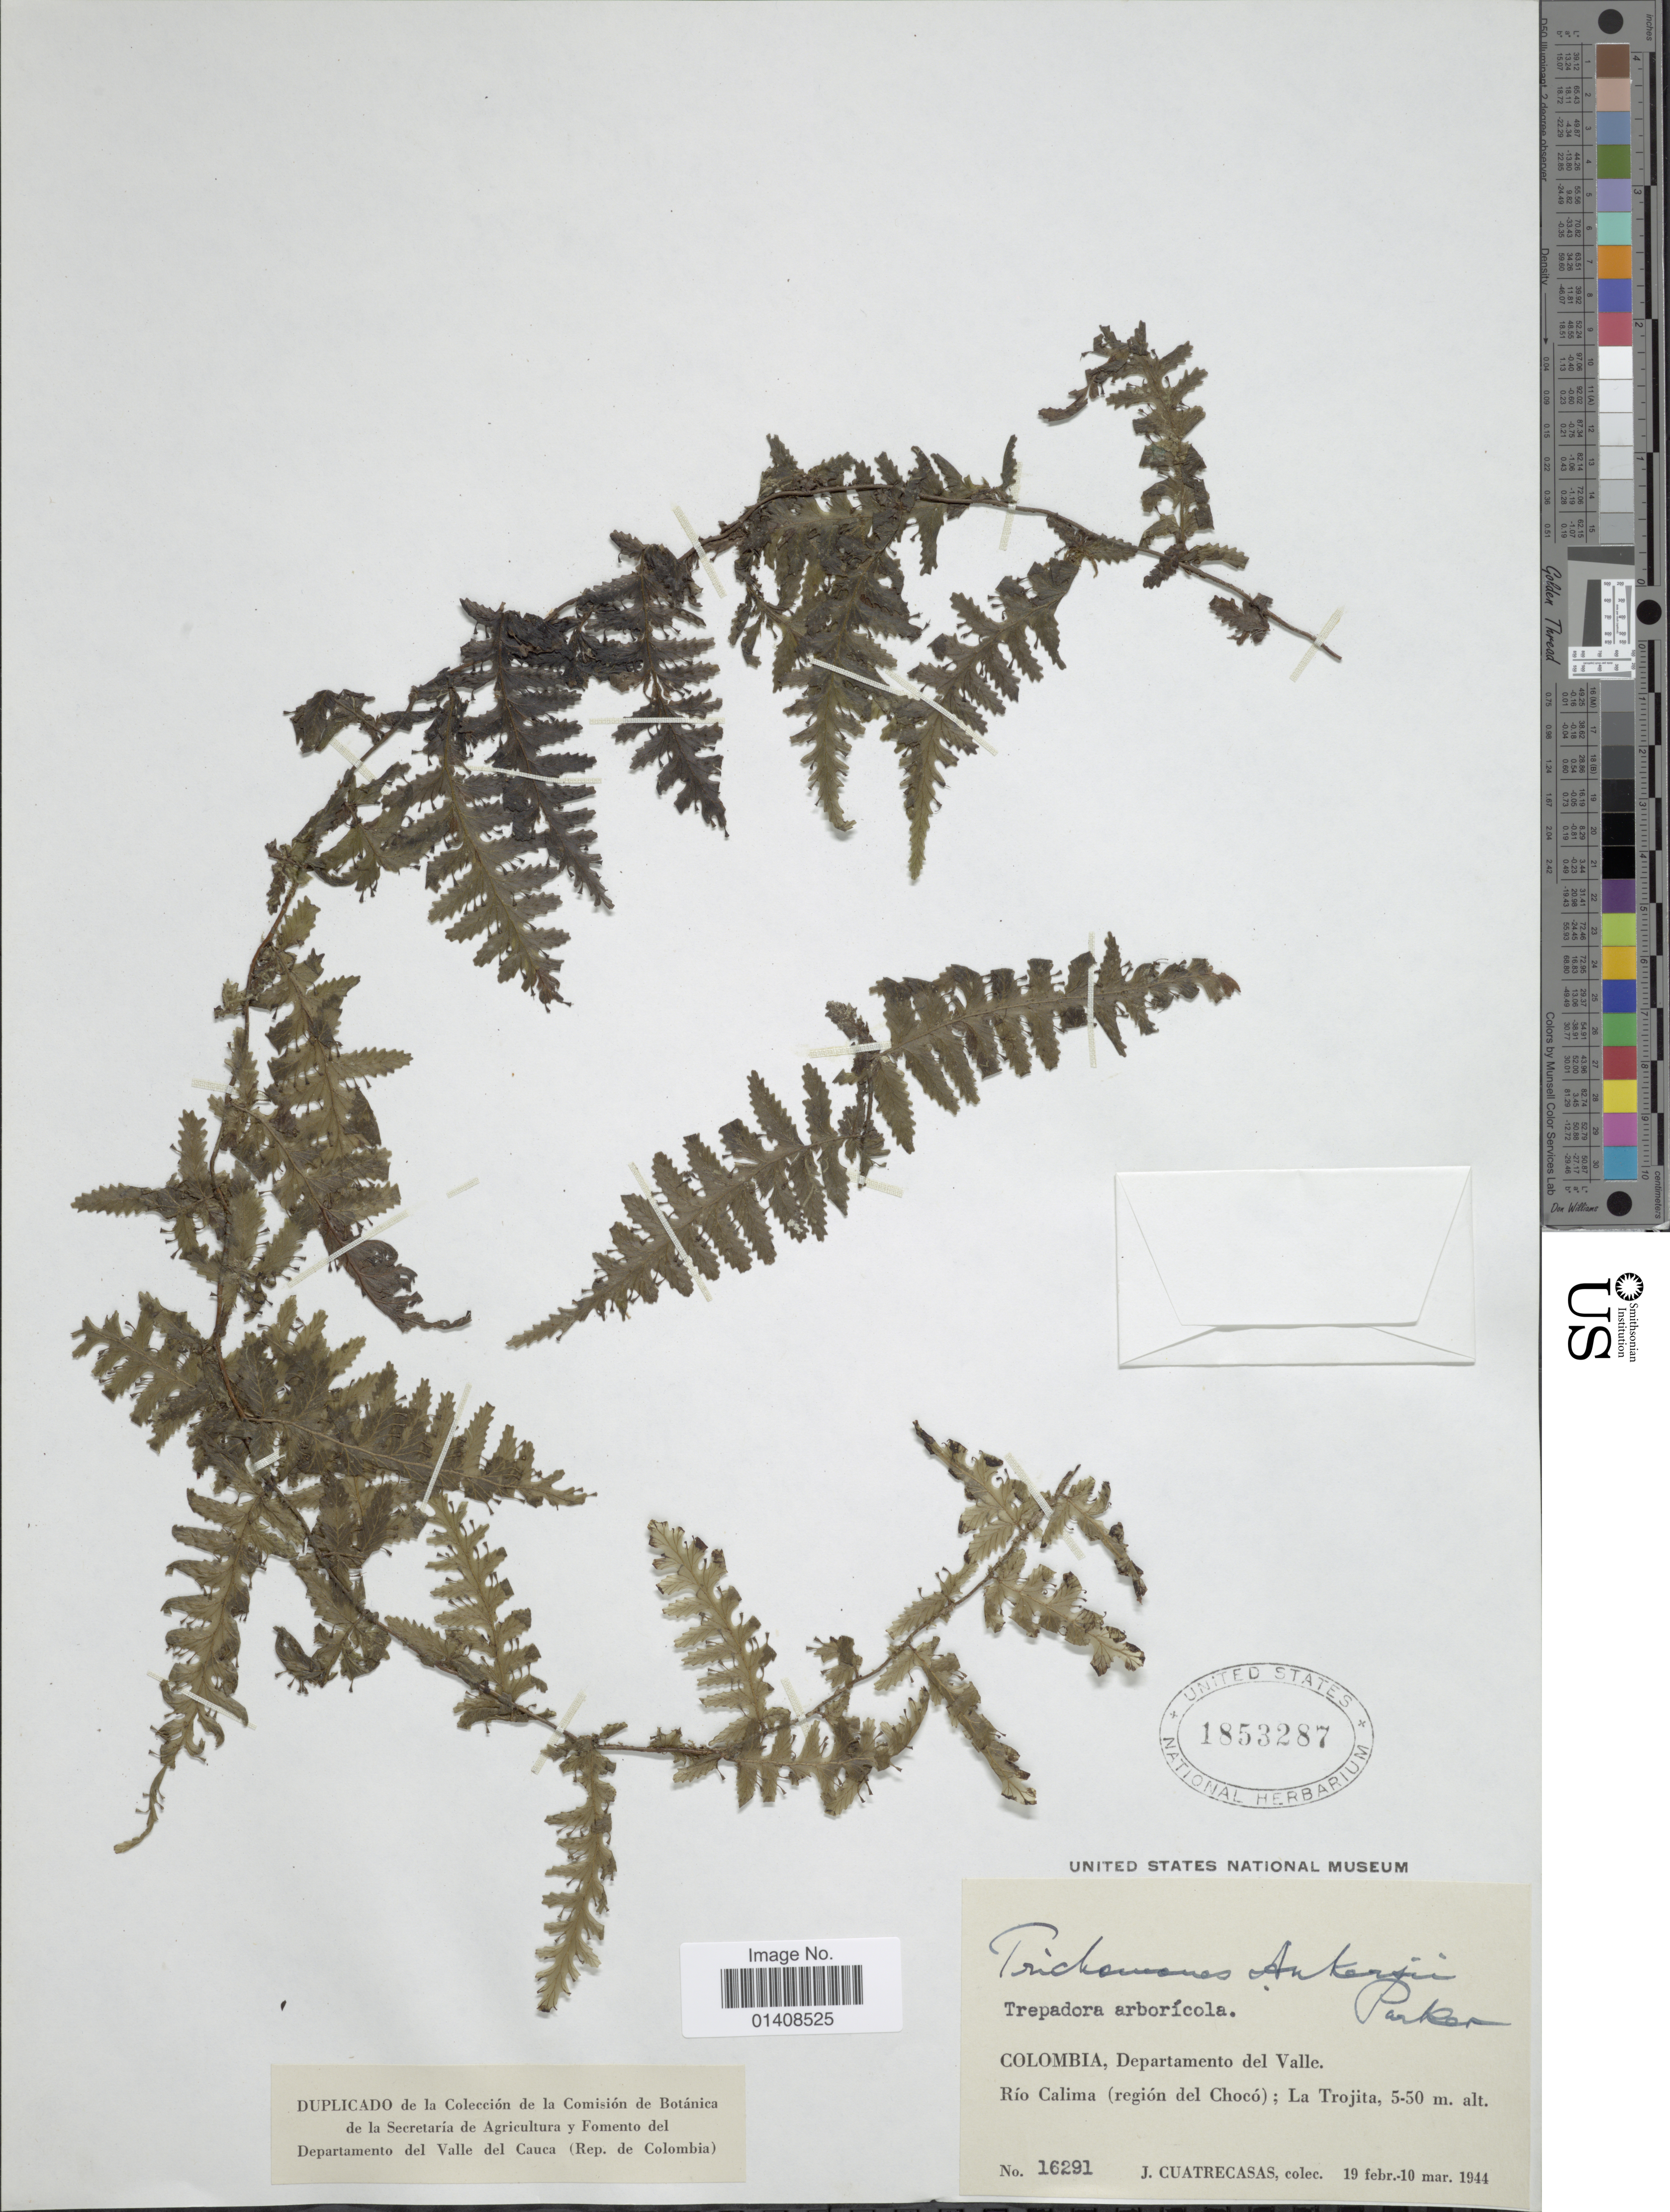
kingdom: Plantae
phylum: Tracheophyta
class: Polypodiopsida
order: Hymenophyllales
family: Hymenophyllaceae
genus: Trichomanes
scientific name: Trichomanes ankersii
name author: C. Parker ex Hook. & Grev.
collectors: J. Cuatrecasas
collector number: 16291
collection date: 1944-02-19/1944-03-10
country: Colombia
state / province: Valle del Cauca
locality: Departamento del Valle, Rio calima (region del Choco): La Trojita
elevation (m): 5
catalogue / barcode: US 1853287